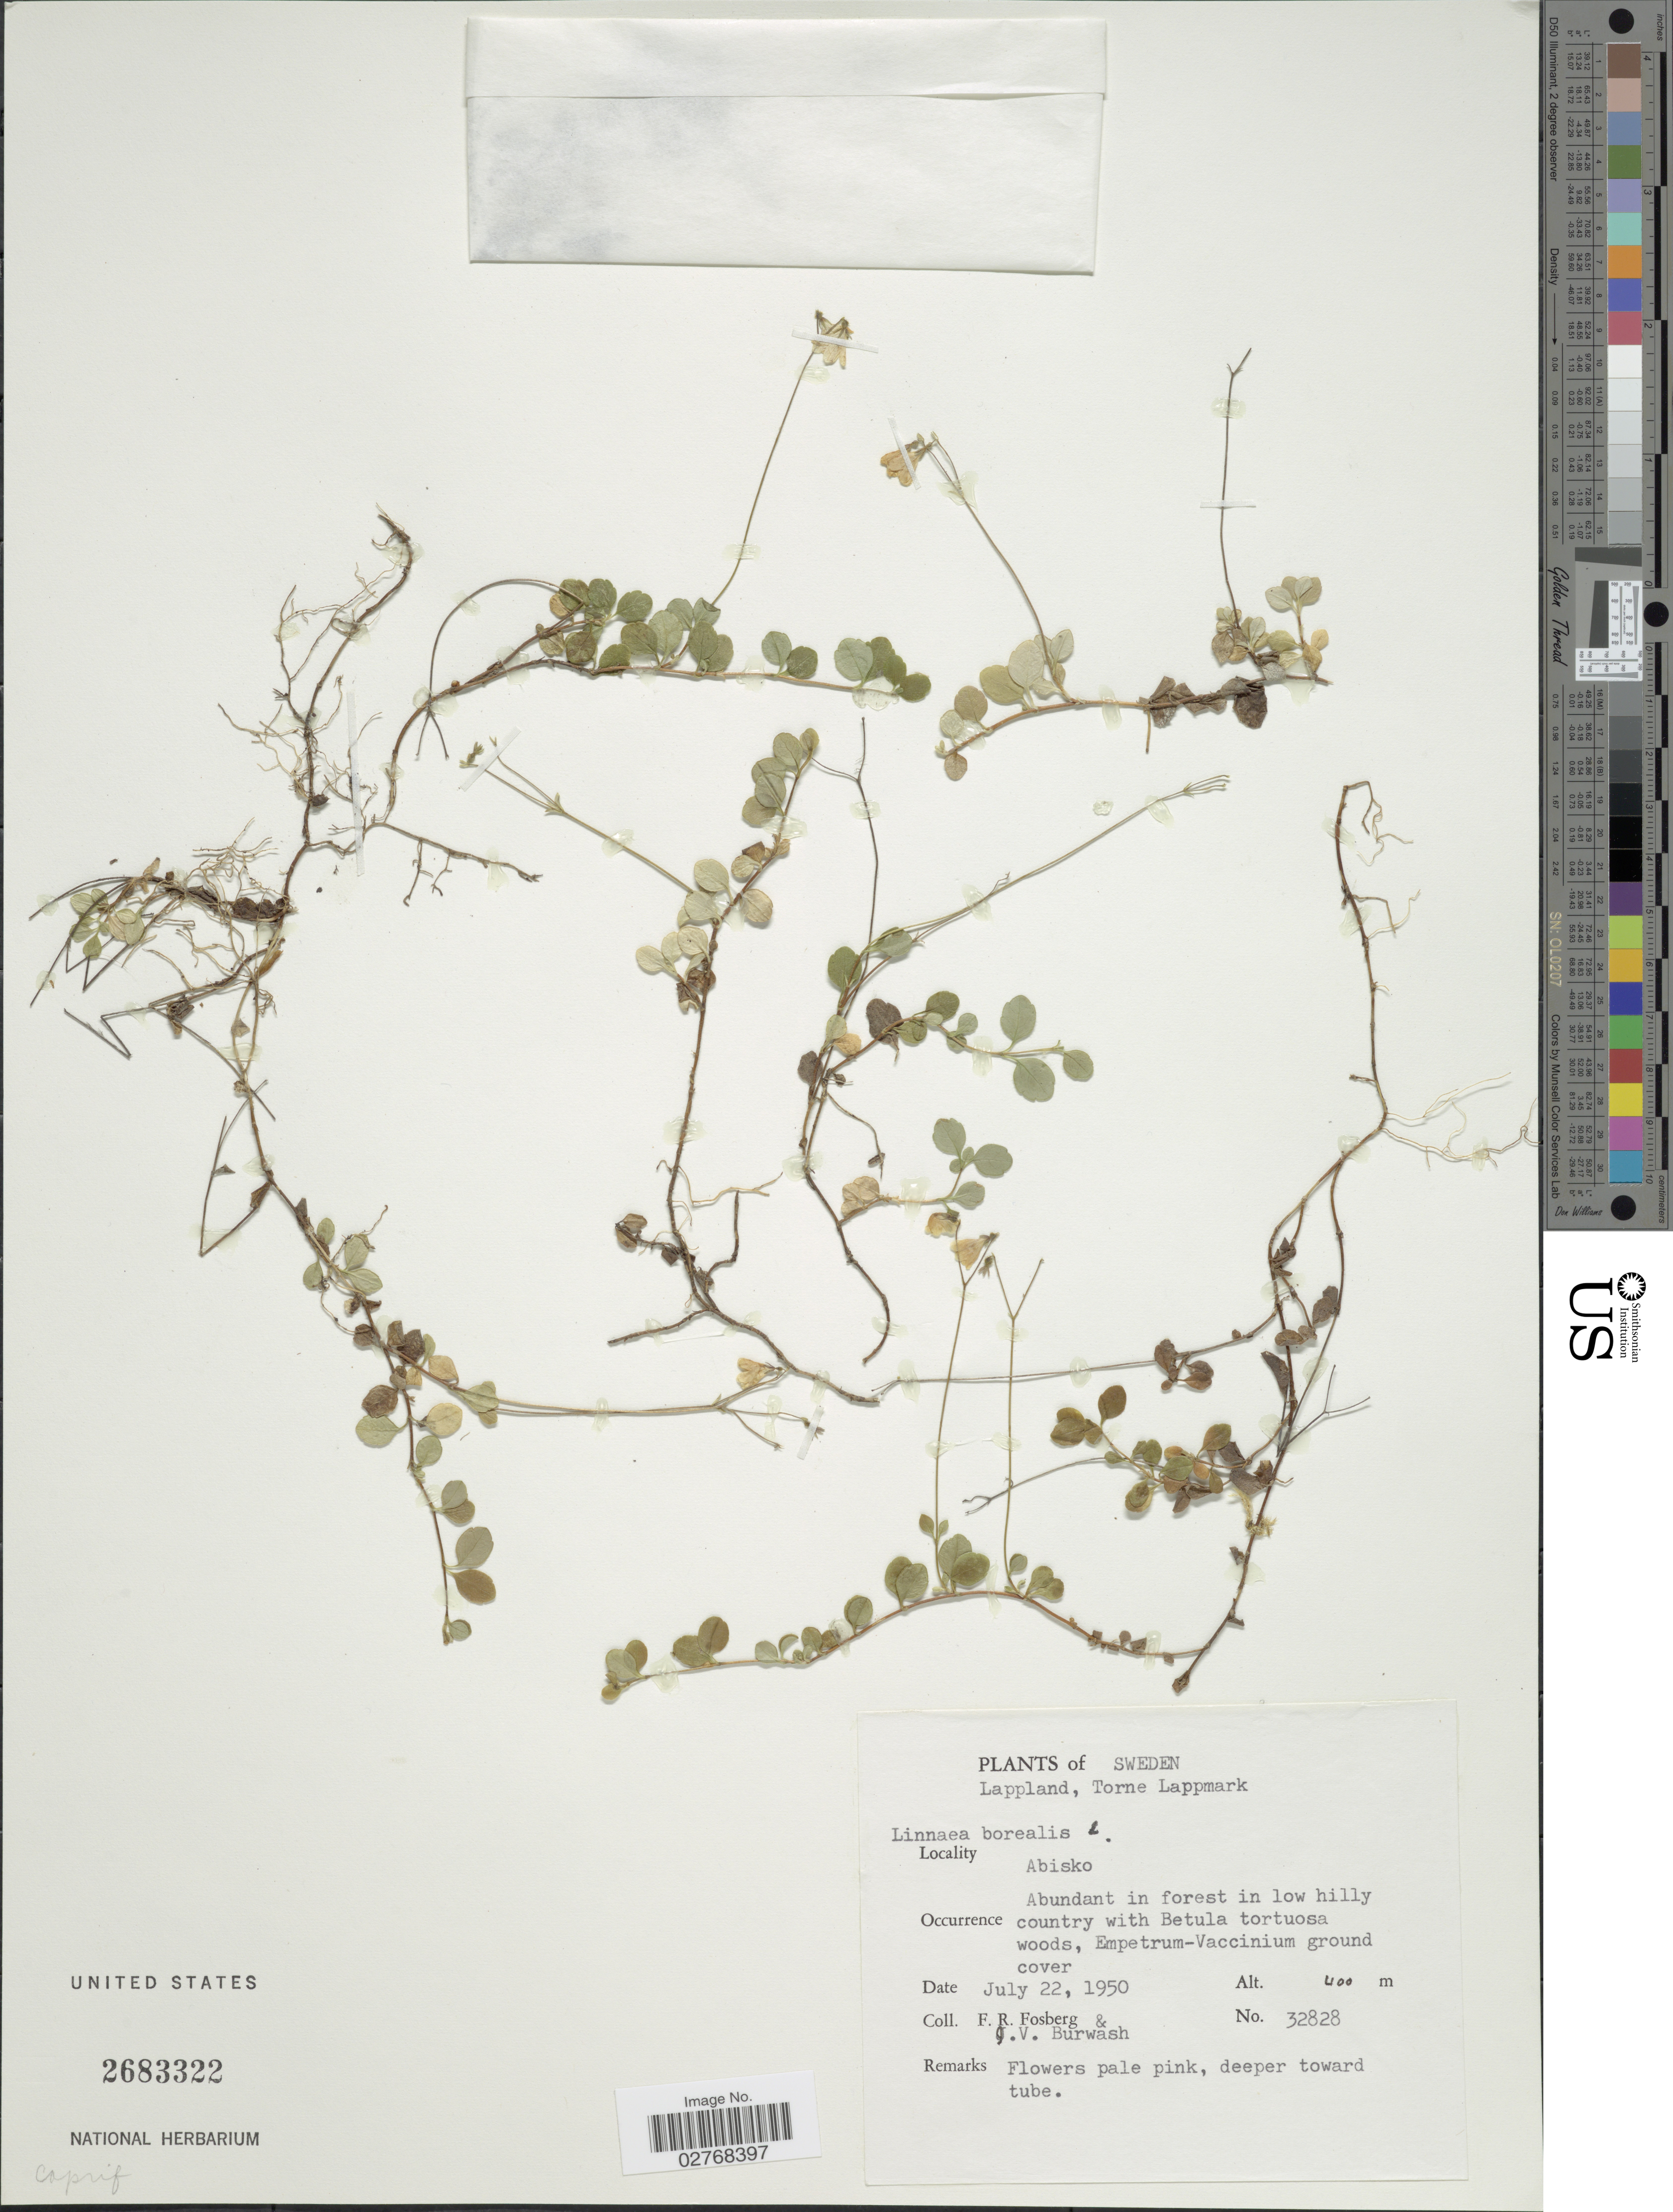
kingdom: Plantae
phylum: Tracheophyta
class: Magnoliopsida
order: Dipsacales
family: Caprifoliaceae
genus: Linnaea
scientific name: Linnaea borealis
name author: L.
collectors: F. R. Fosberg & J. Burwash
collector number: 32828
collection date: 1950-07-22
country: Sweden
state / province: Norrbotten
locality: Lappland, Torne Lappmark. Abisko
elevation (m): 400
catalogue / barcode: US 2683322